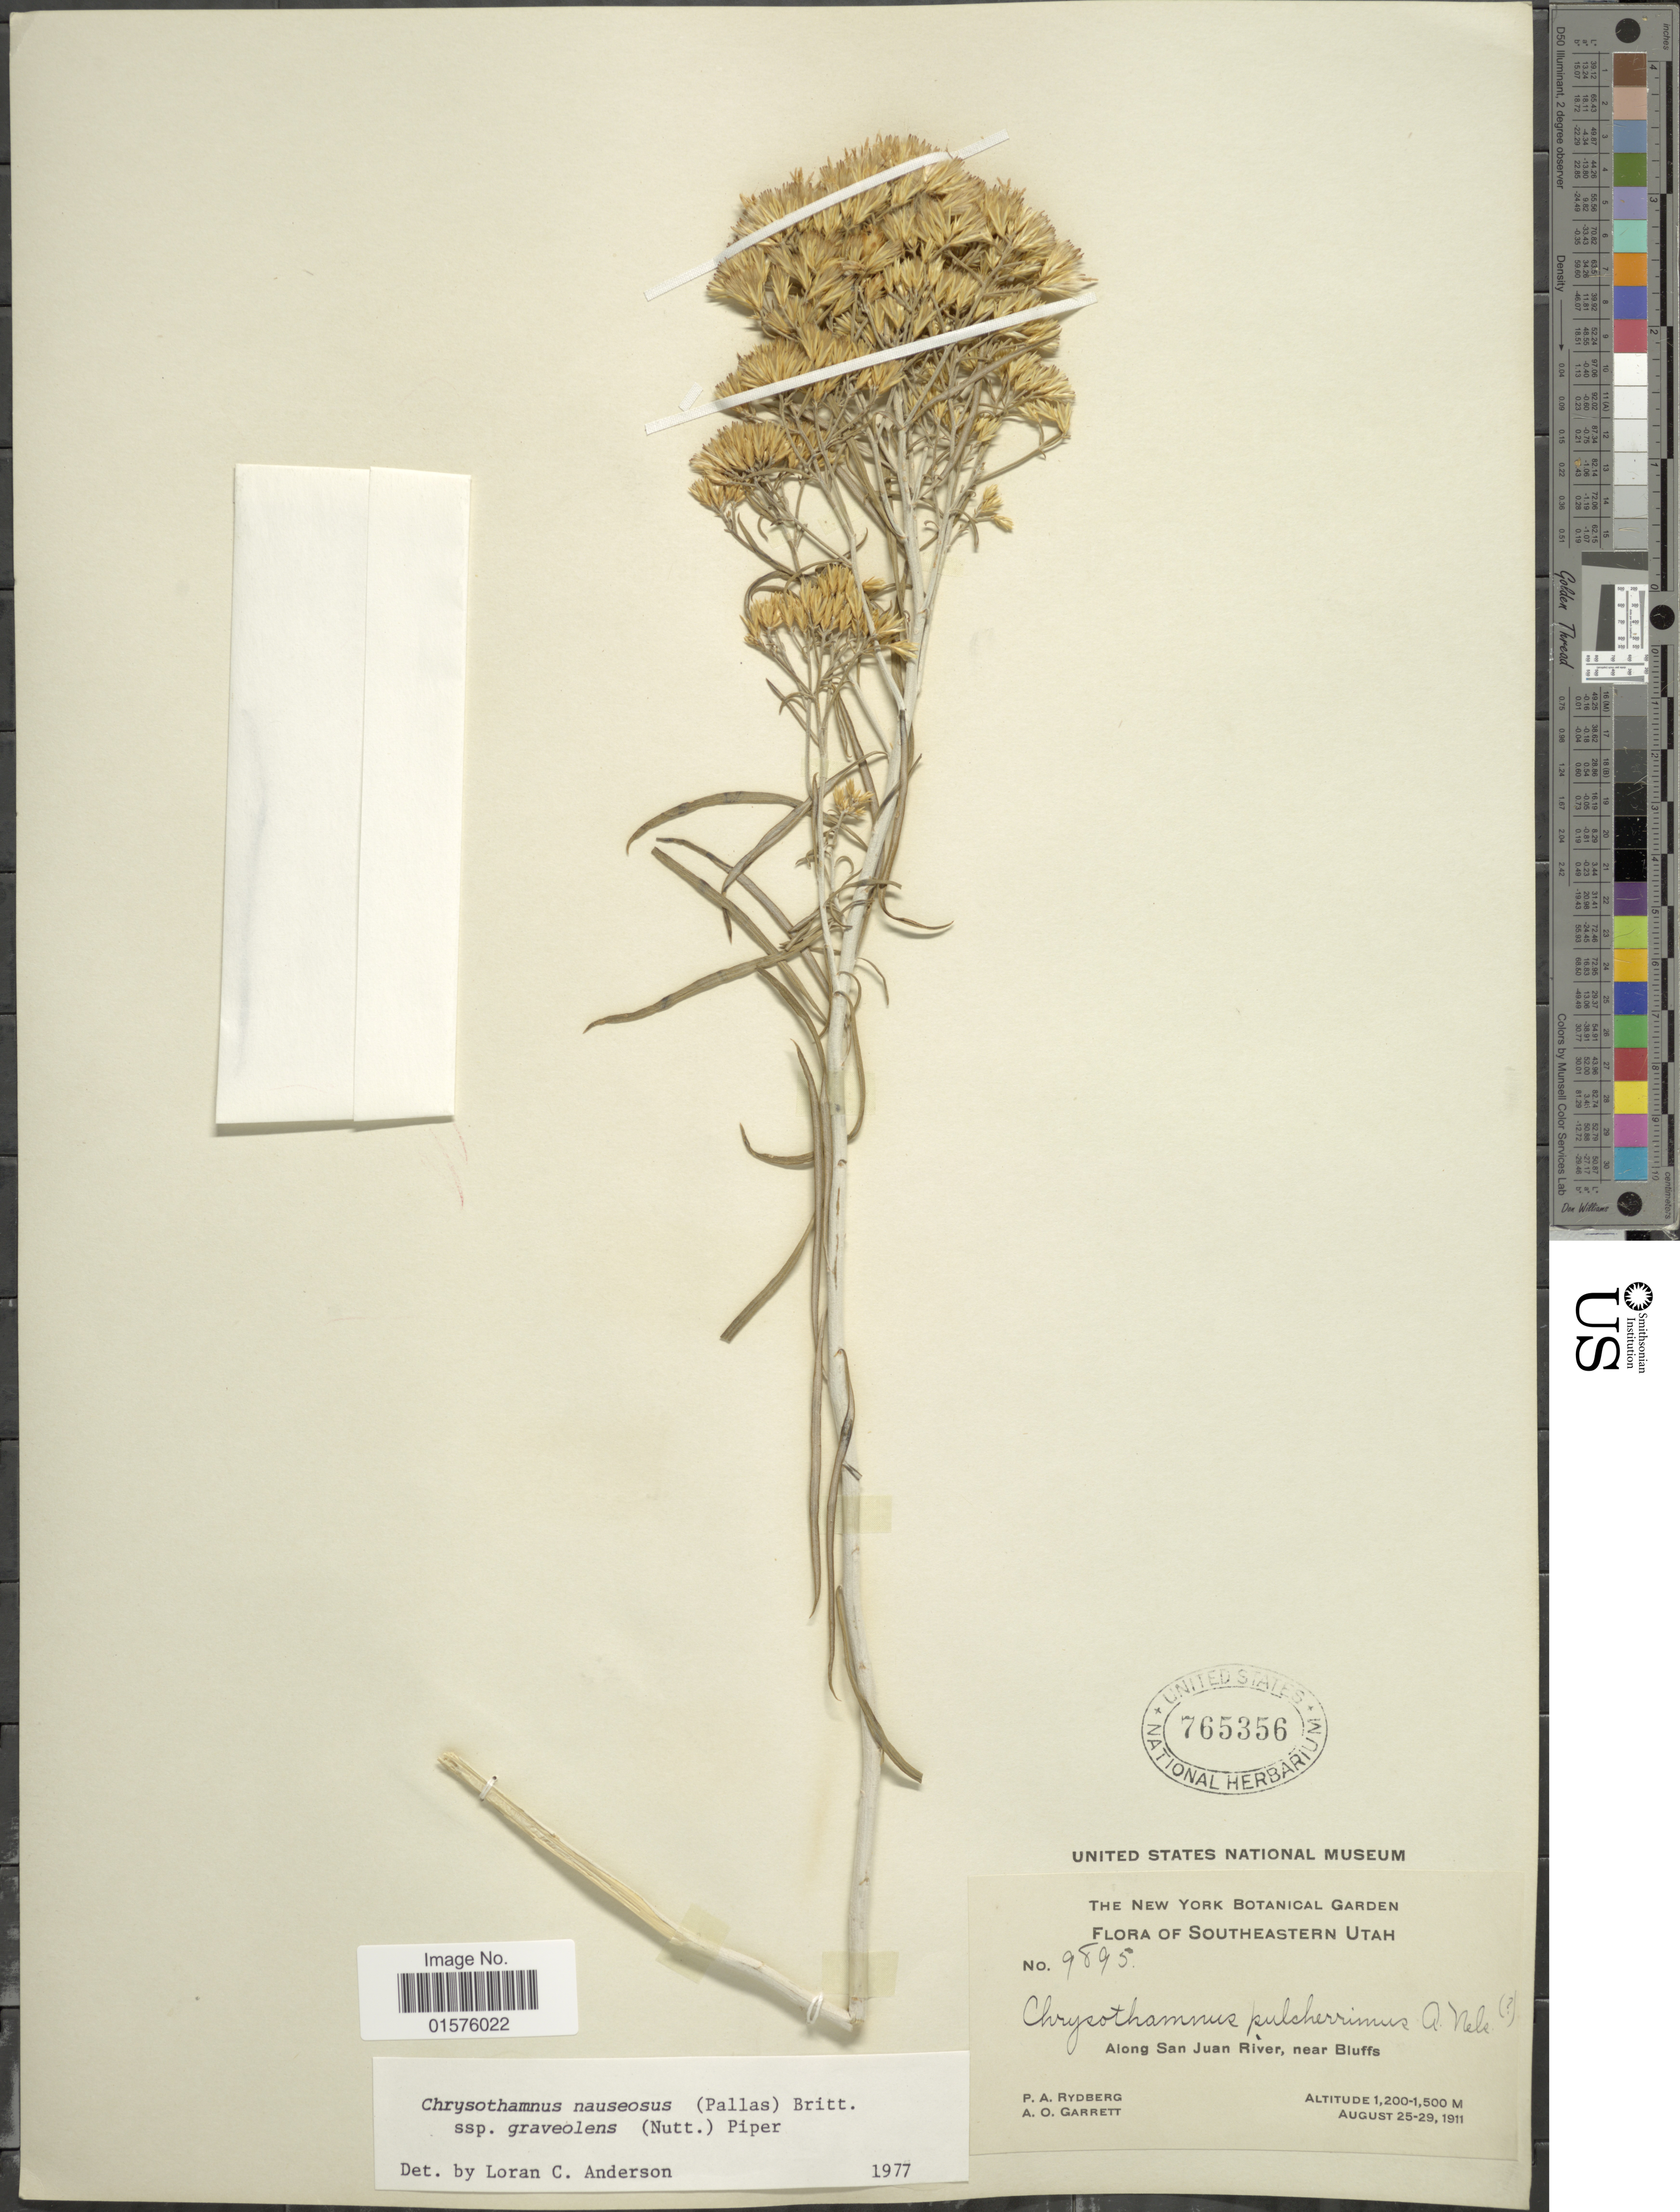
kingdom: Plantae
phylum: Tracheophyta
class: Magnoliopsida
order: Asterales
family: Asteraceae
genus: Ericameria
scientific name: Ericameria nauseosa var. graveolens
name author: (Nutt.) Reveal & Schuyler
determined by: Urbatsch, Lowell E., Curator (LSU), Louisiana State University (UNITED STATES)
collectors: P. A. Rydberg & A. O. Garrett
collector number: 9895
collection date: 1911-08-25/1911-08-29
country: United States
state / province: Utah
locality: Southeastern Utah, along San Juan River, near Bluffs.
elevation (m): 1200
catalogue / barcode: US 765356